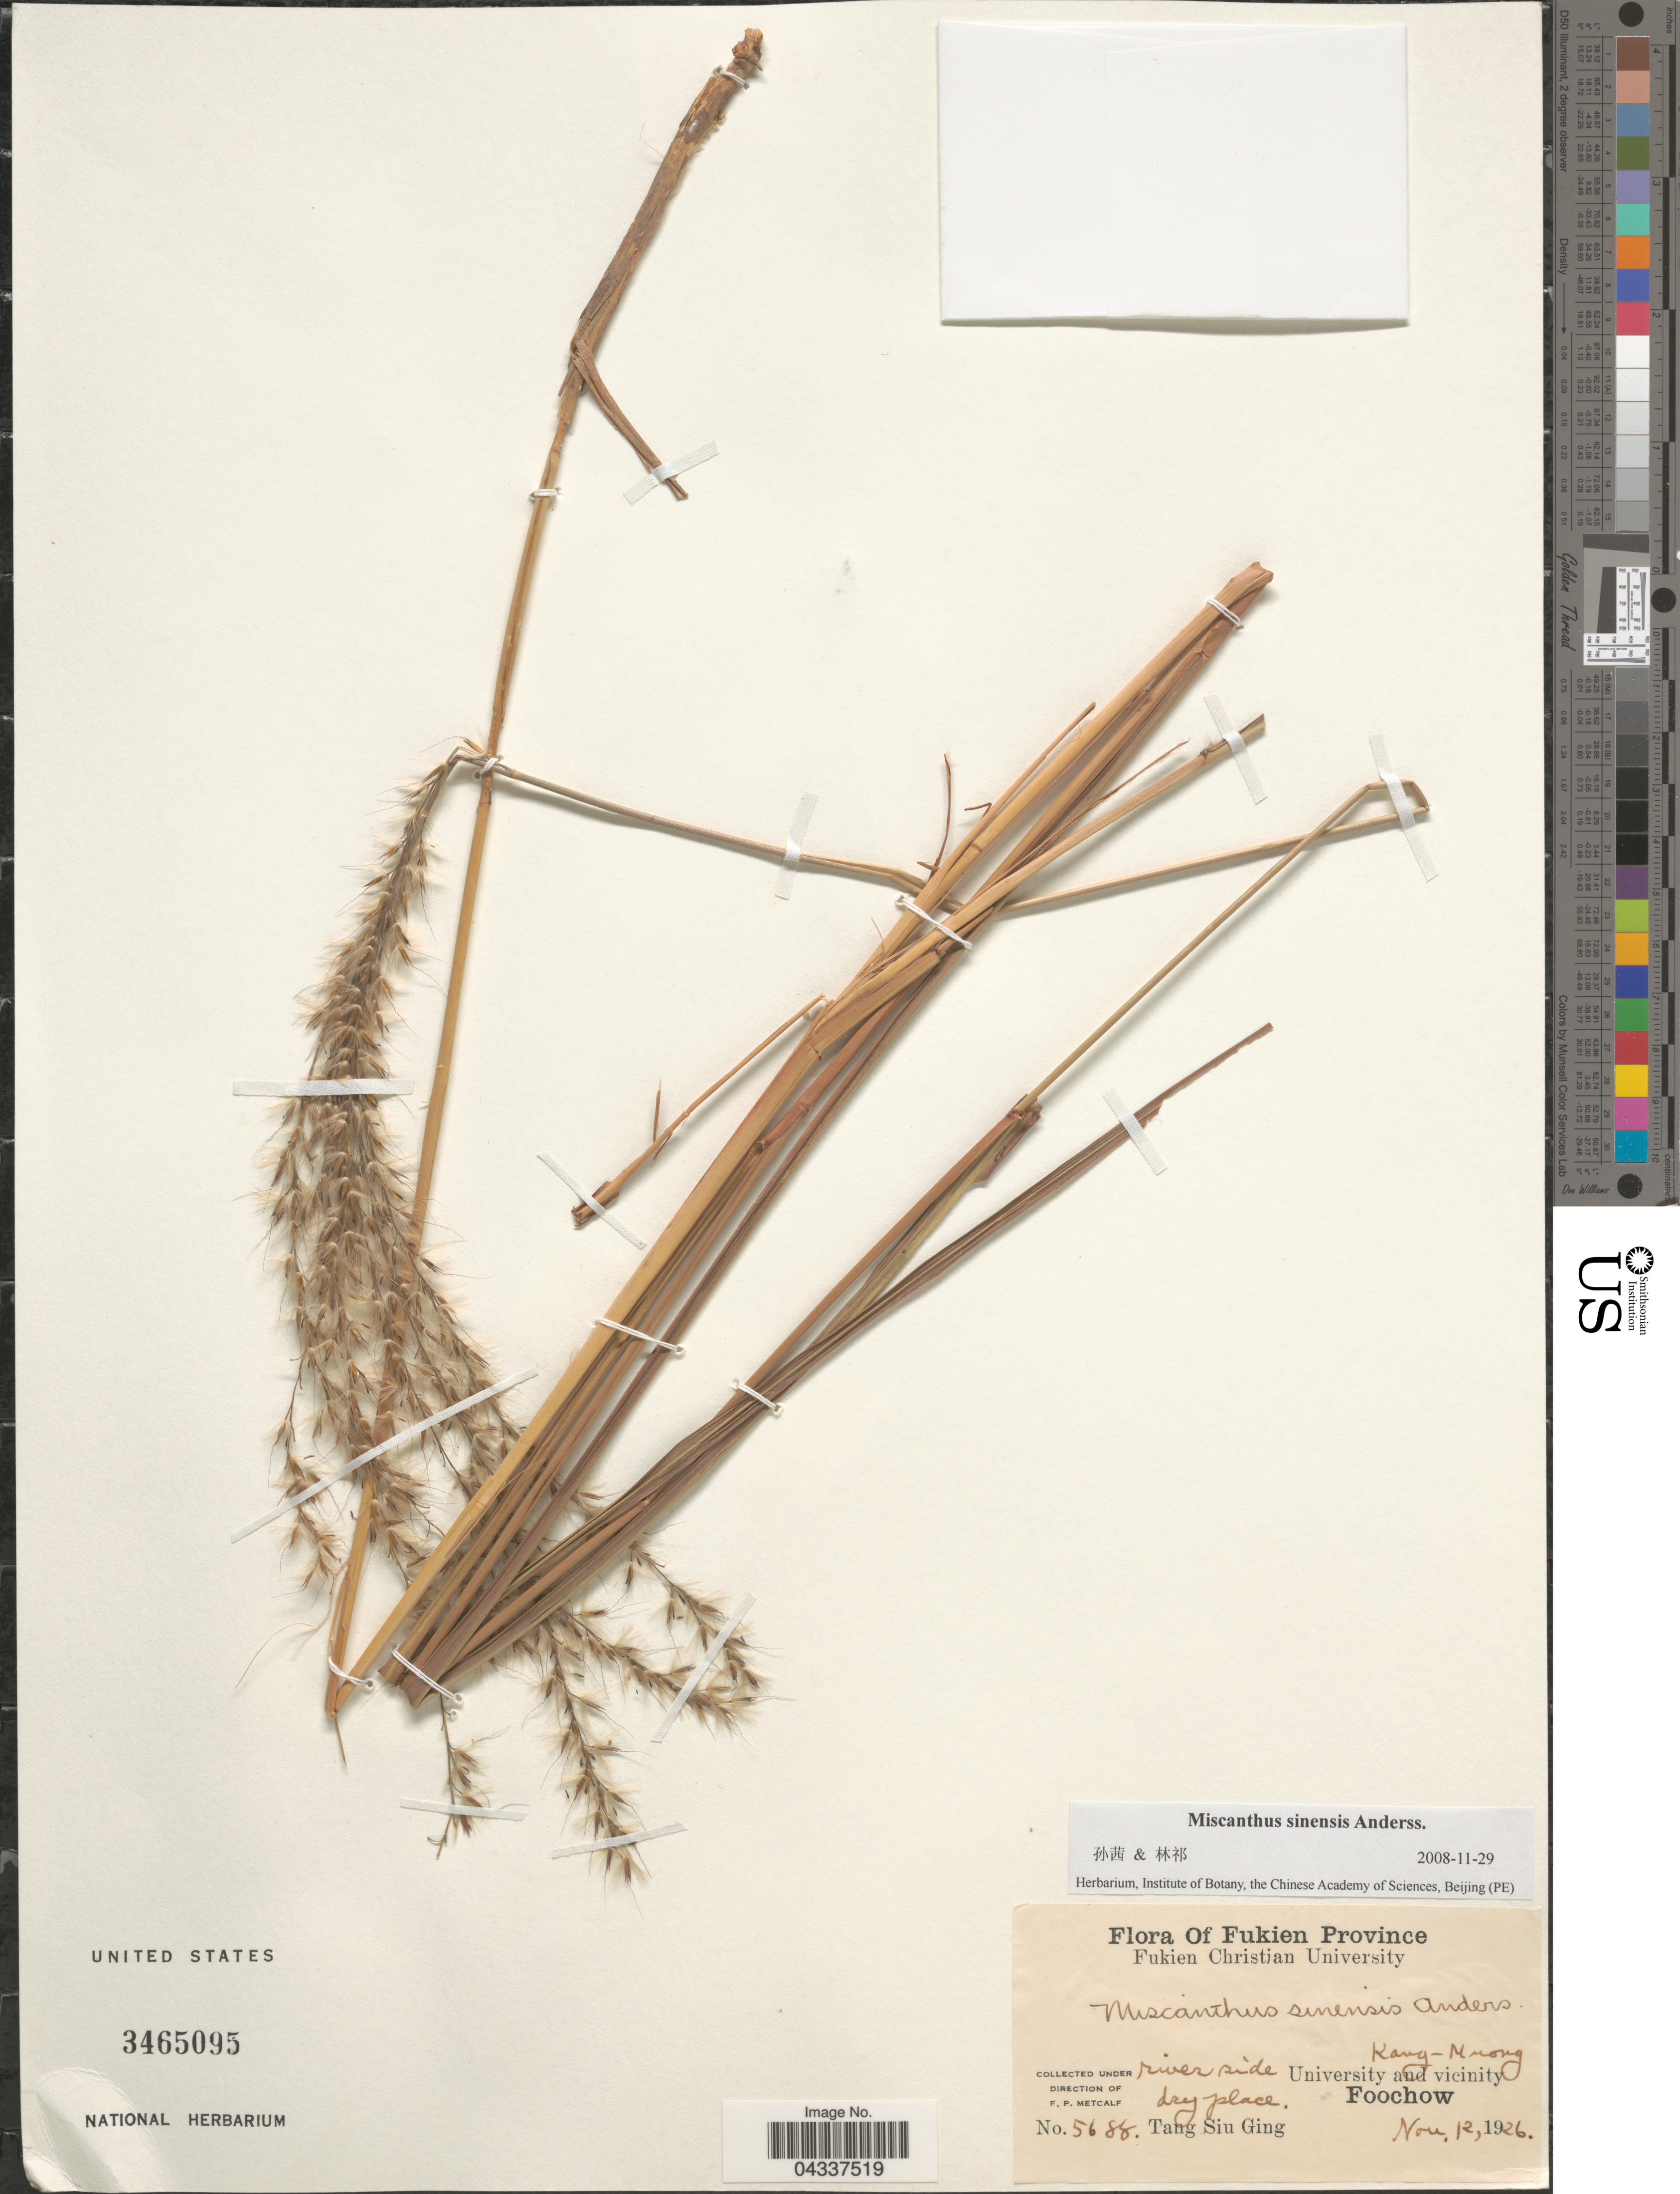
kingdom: Plantae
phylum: Tracheophyta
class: Liliopsida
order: Poales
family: Poaceae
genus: Miscanthus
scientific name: Miscanthus sinensis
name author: Andersson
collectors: T. Ging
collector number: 5688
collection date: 1926-11-12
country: China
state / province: Fujian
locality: Fukien Province, Kang-Muong [interpreted]. Riverside. University and vicinity Foochow.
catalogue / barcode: US 3465095